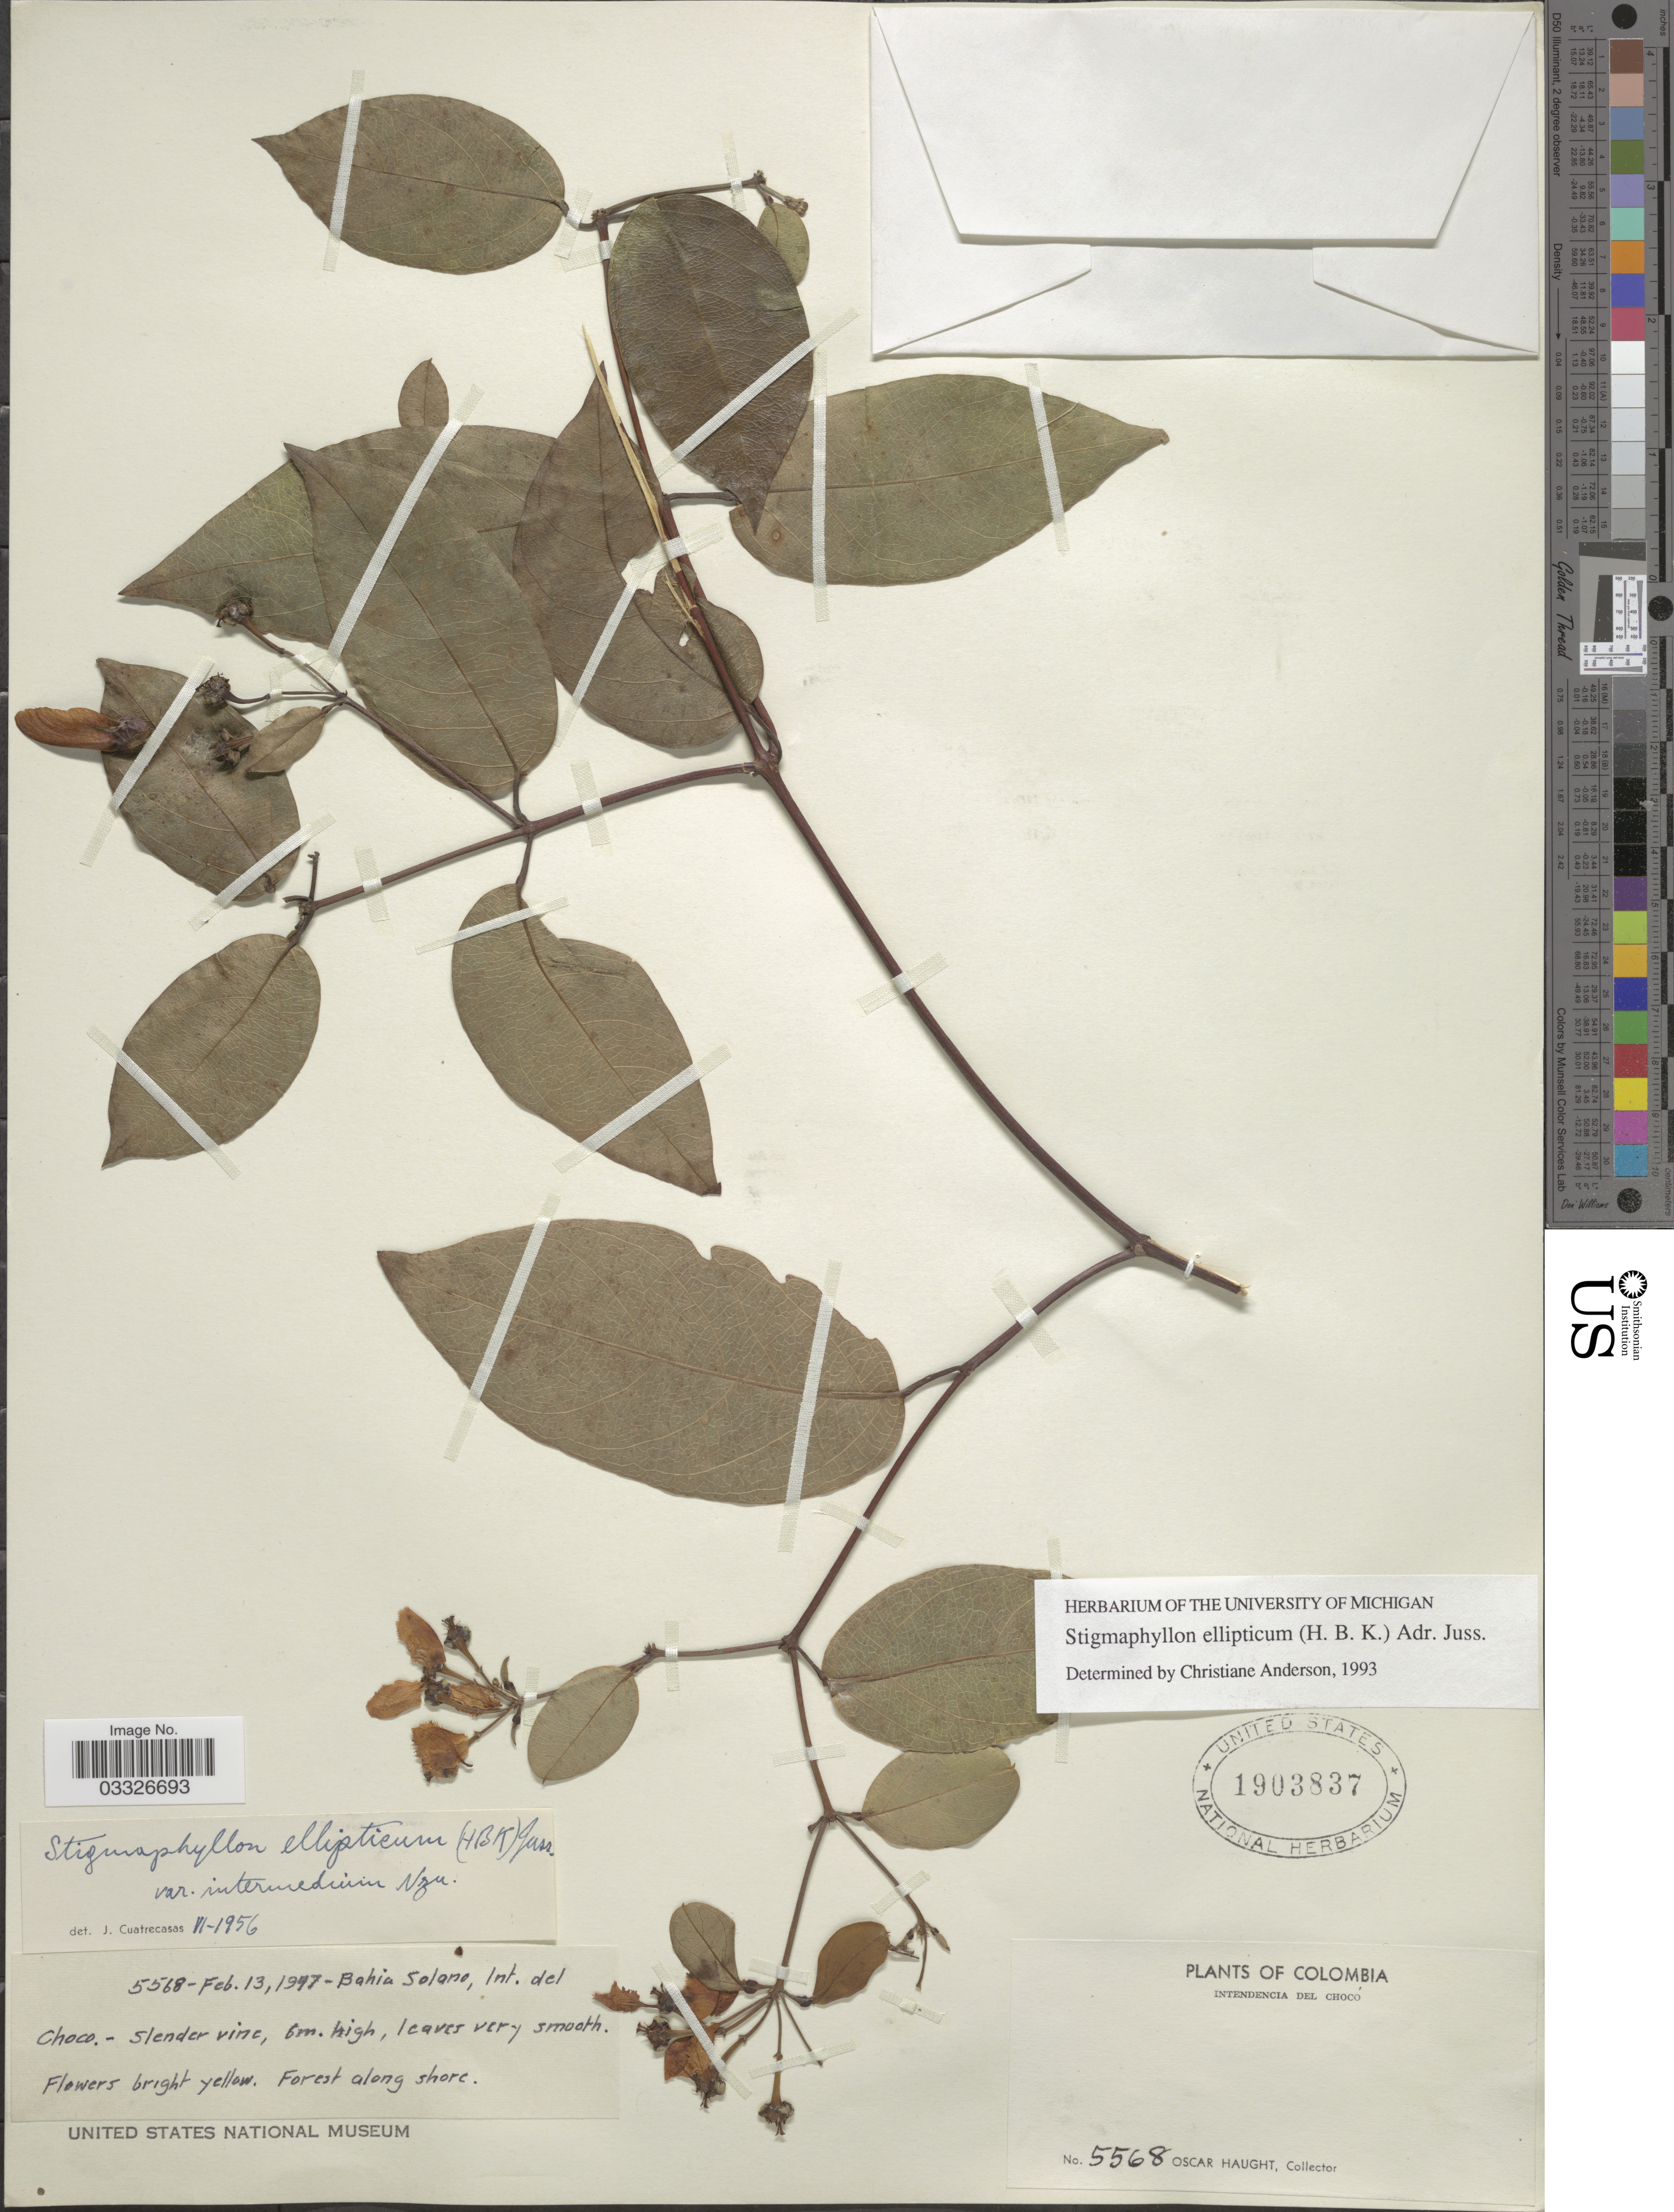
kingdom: Plantae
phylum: Tracheophyta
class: Magnoliopsida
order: Malpighiales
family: Malpighiaceae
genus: Stigmaphyllon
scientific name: Stigmaphyllon ellipticum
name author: (Kunth) A. Juss.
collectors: O. Haught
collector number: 5568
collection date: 1947-02-13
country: Colombia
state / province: Chocó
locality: Intendencia del Chocó. Bahia Solano, Int. del Choco.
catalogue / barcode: US 1903837